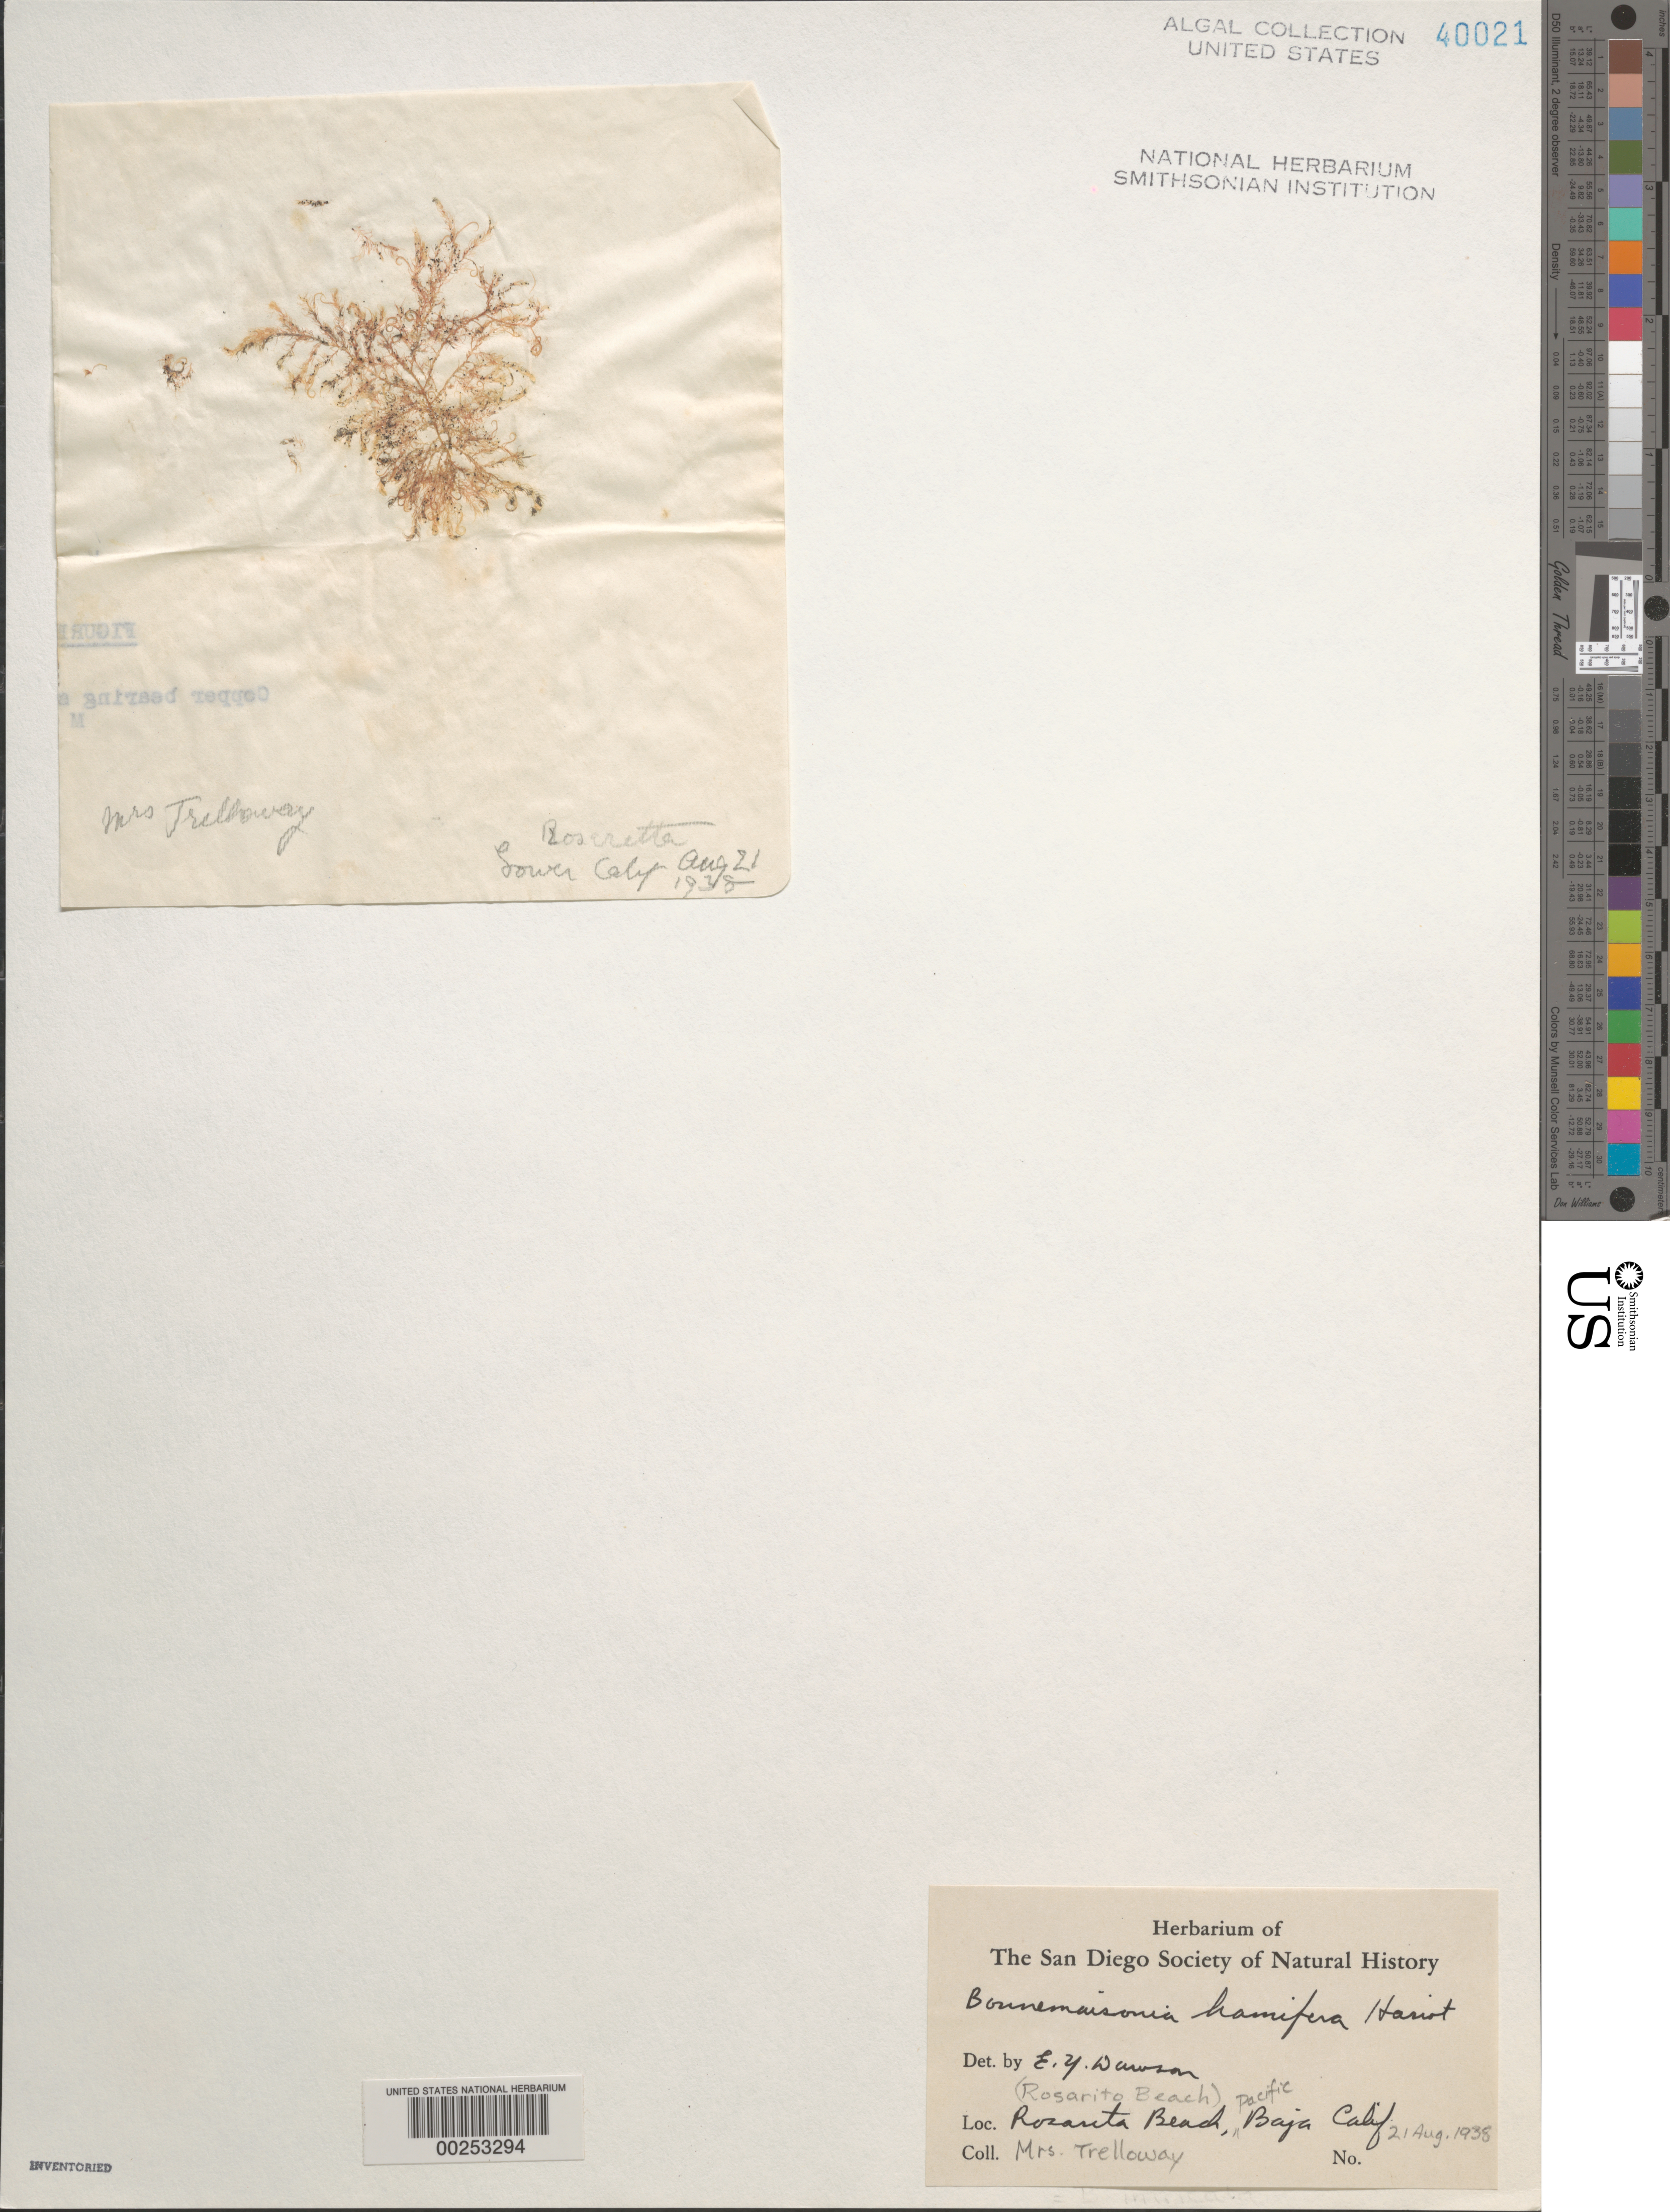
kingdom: Plantae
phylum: Rhodophyta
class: Florideophyceae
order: Bonnemaisoniales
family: Bonnemaisoniaceae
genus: Bonnemaisonia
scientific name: Bonnemaisonia hamifera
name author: P. Hariot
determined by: Dawson, E. Y.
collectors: Trelloway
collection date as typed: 21 Aug 1938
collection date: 1938-08-21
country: Mexico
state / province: Baja California Norte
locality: Rosarita Beach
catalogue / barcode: US 40021